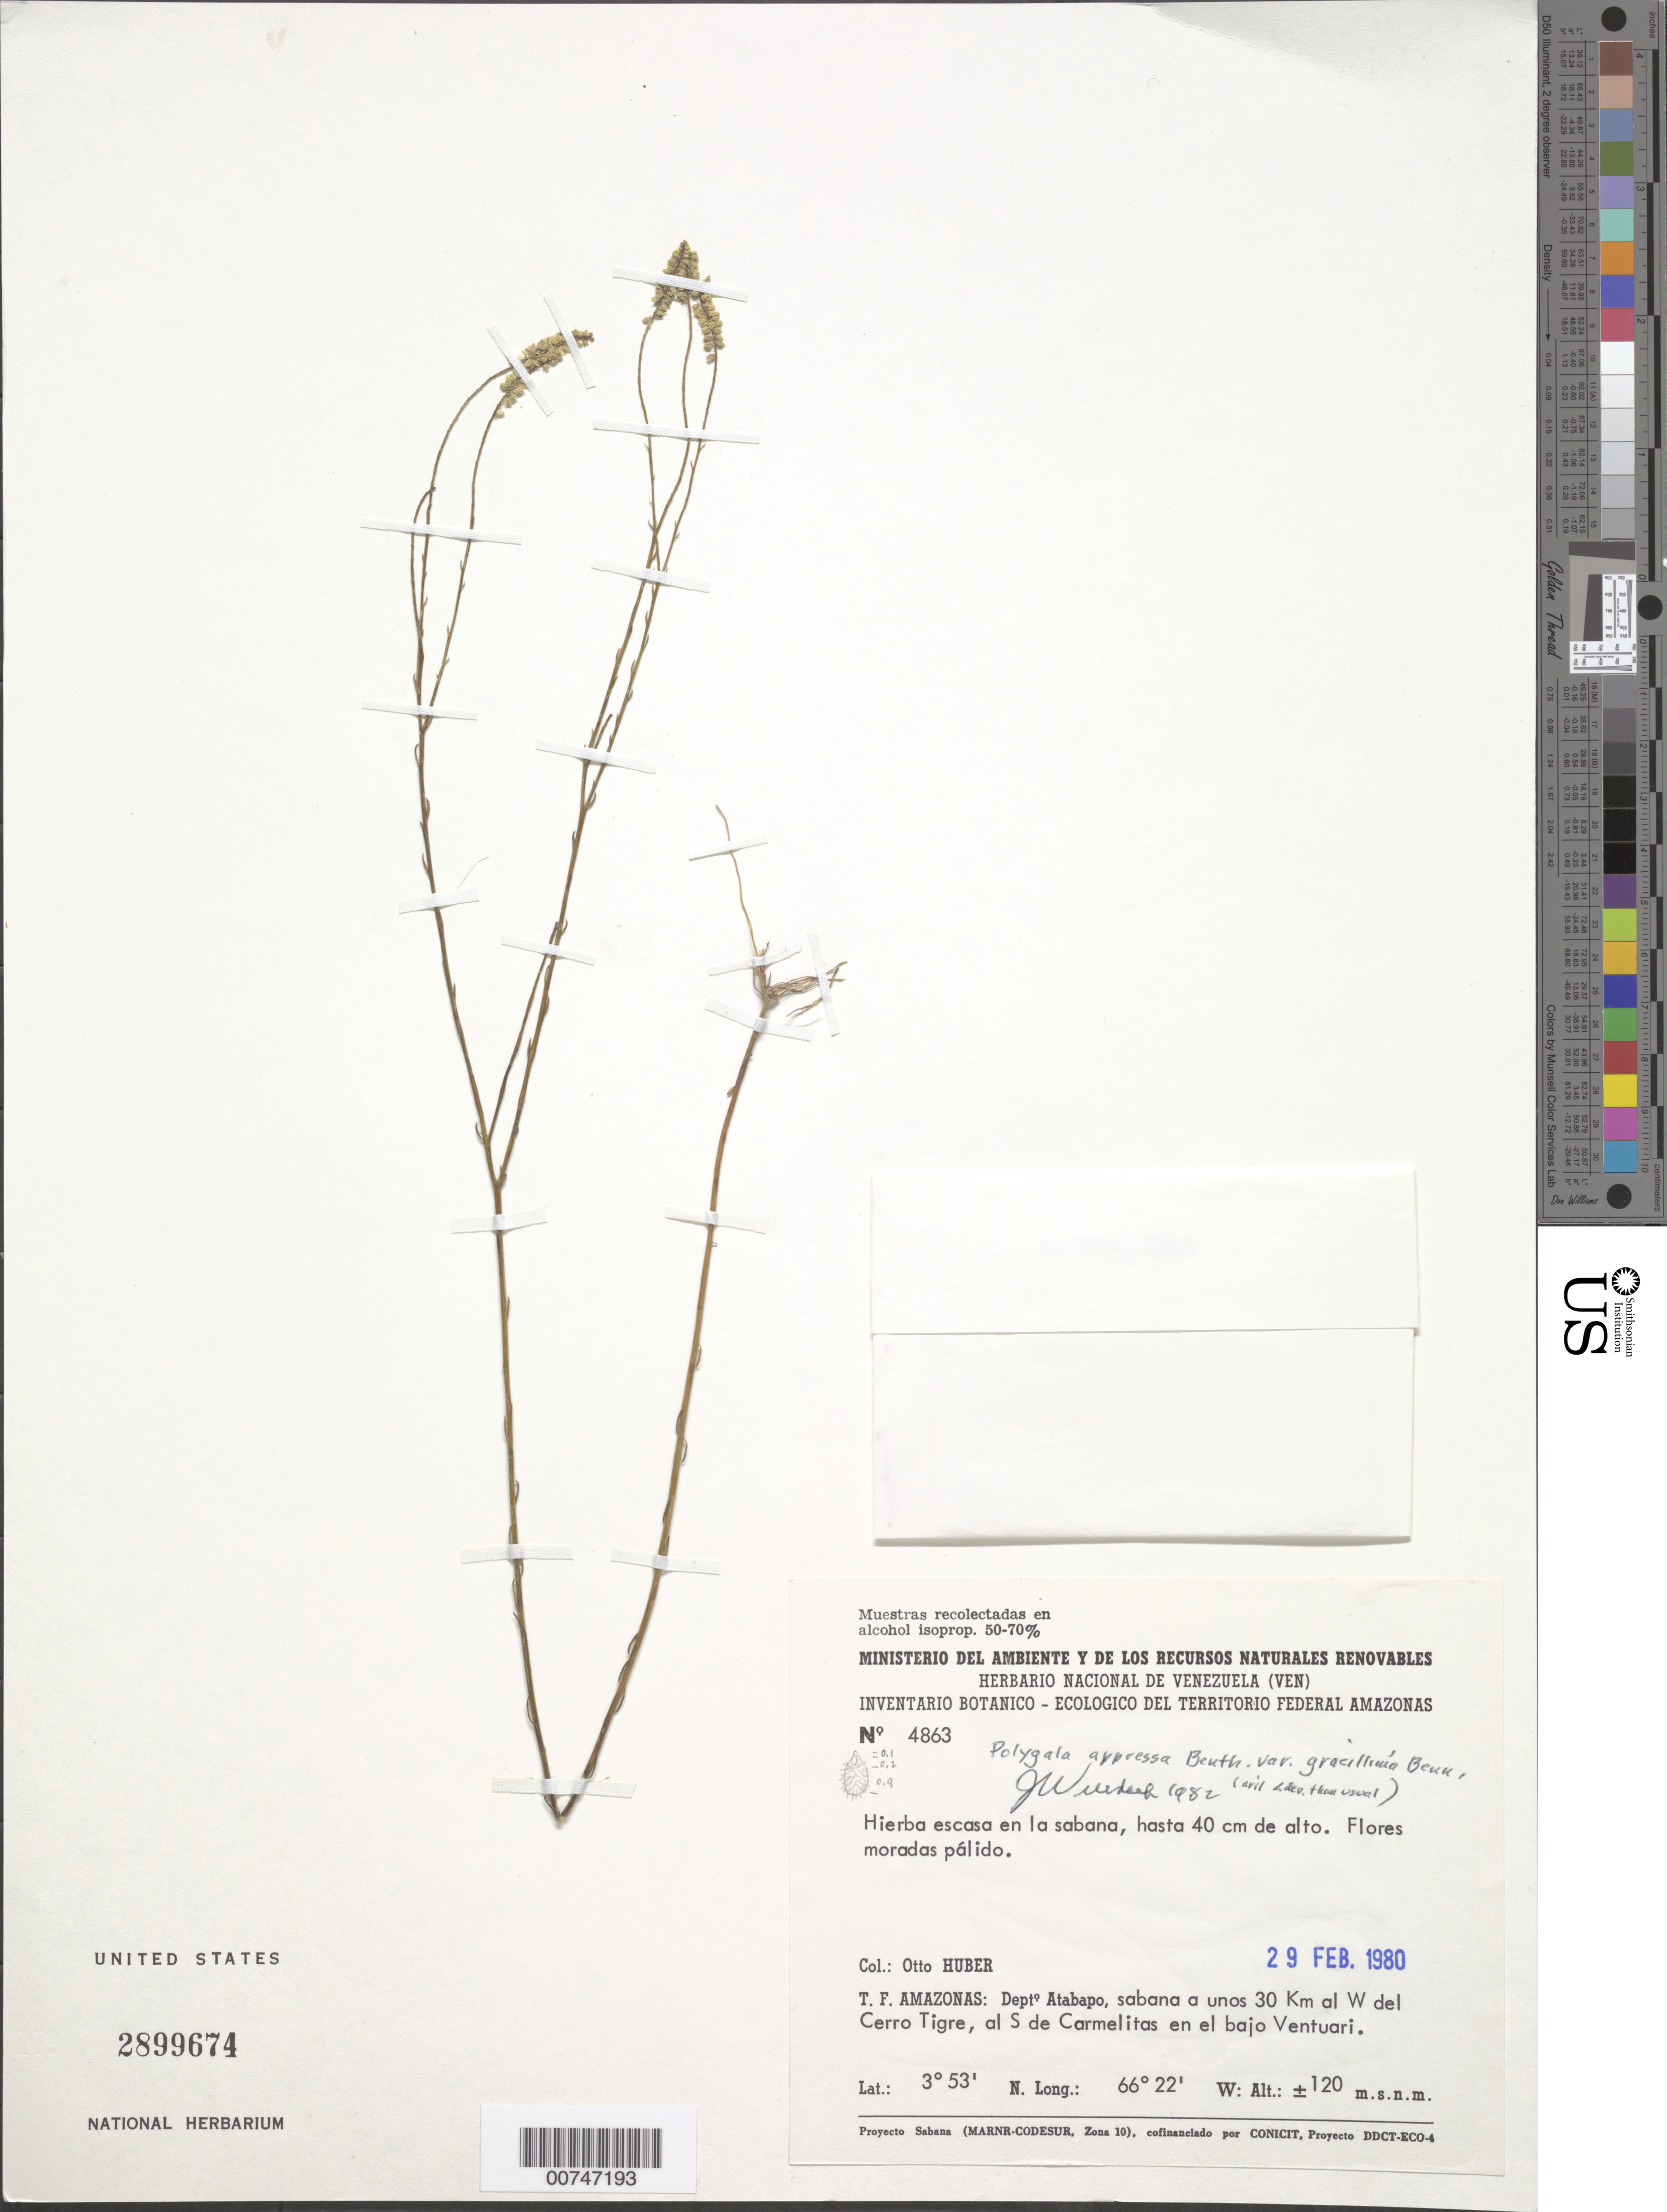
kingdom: Plantae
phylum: Tracheophyta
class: Magnoliopsida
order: Fabales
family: Polygalaceae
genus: Polygala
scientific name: Polygala appressa var. gracillima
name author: (S. Watson) A.W. Benn.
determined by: Wurdack, John J., (US), US (UNITED STATES)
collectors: O. Huber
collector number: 4863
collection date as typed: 29-Feb-80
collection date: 1980-02-29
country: Venezuela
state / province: Amazonas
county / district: Atabapo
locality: Cerro Tigre, 30 km al W, S de Carmelitas, lower Ventuari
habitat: Savanna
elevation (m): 120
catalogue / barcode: US 2899674